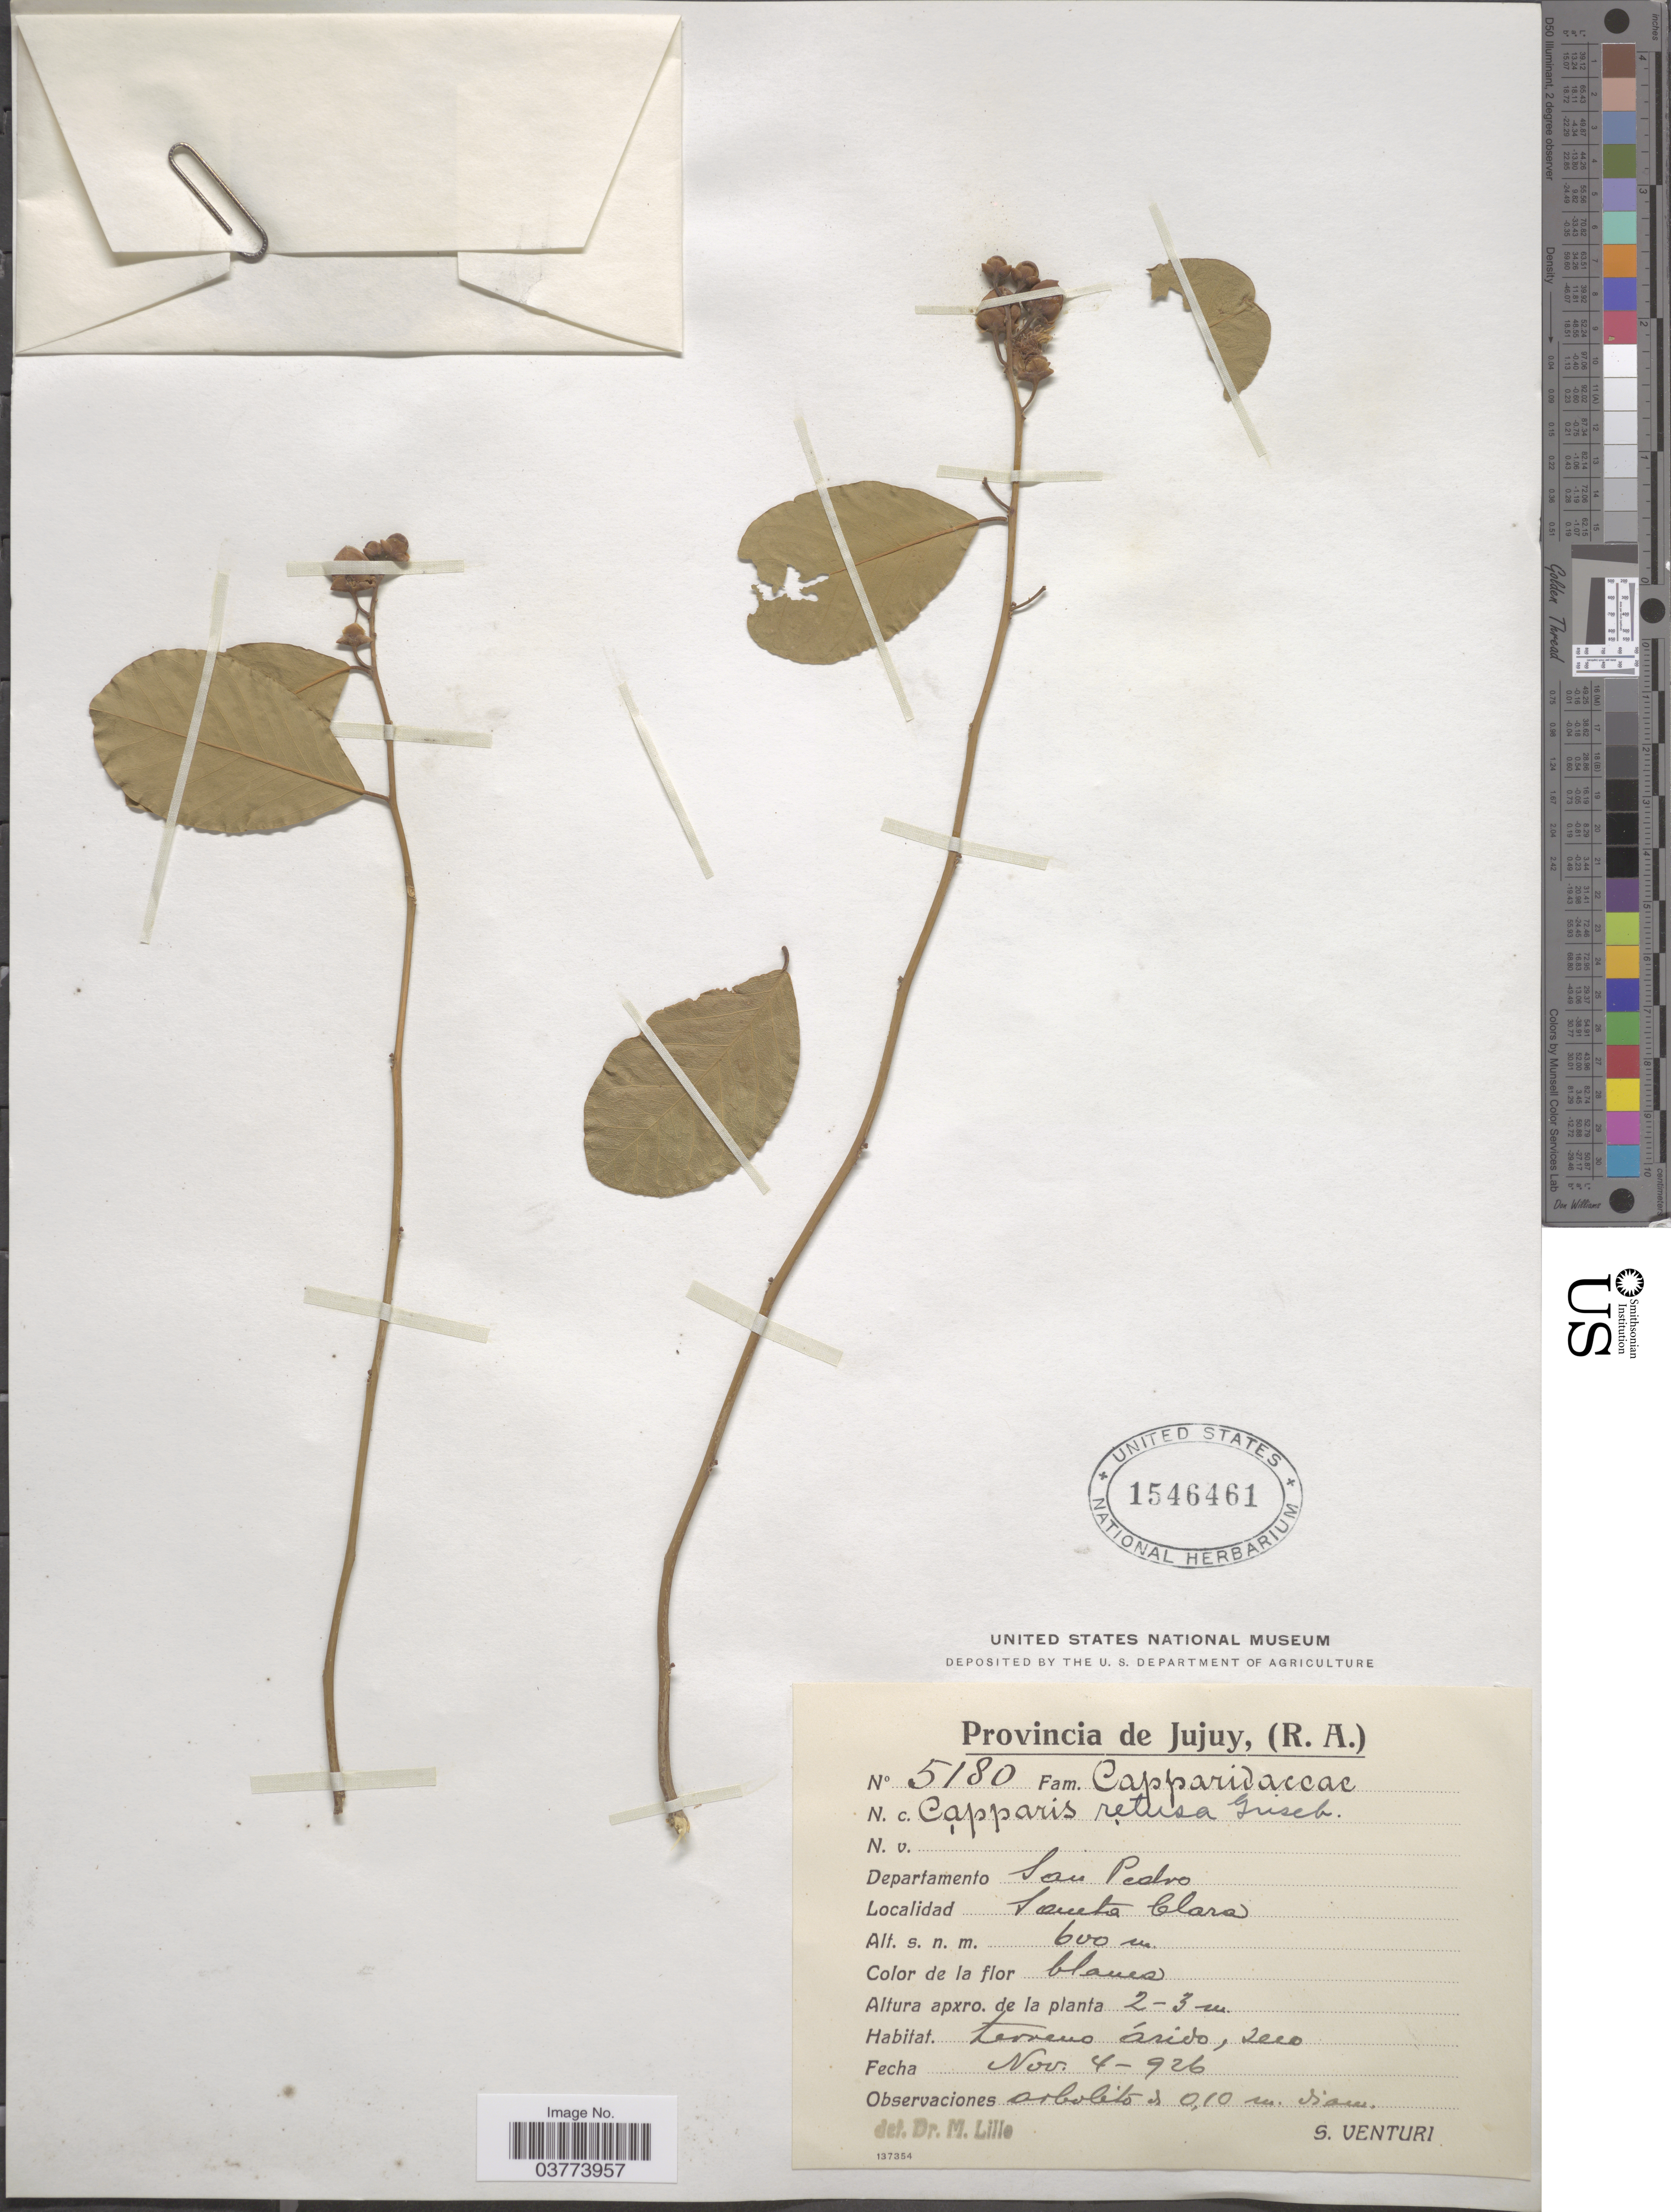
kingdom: Plantae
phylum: Tracheophyta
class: Magnoliopsida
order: Brassicales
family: Capparaceae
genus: Cynophalla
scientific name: Cynophalla retusa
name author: (Griseb.) Cornejo & Iltis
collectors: S. Venturi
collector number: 5180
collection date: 1926-11-04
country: Argentina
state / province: Jujuy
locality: Departamento San Pedro. Santa Clara.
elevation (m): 600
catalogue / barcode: US 1546461